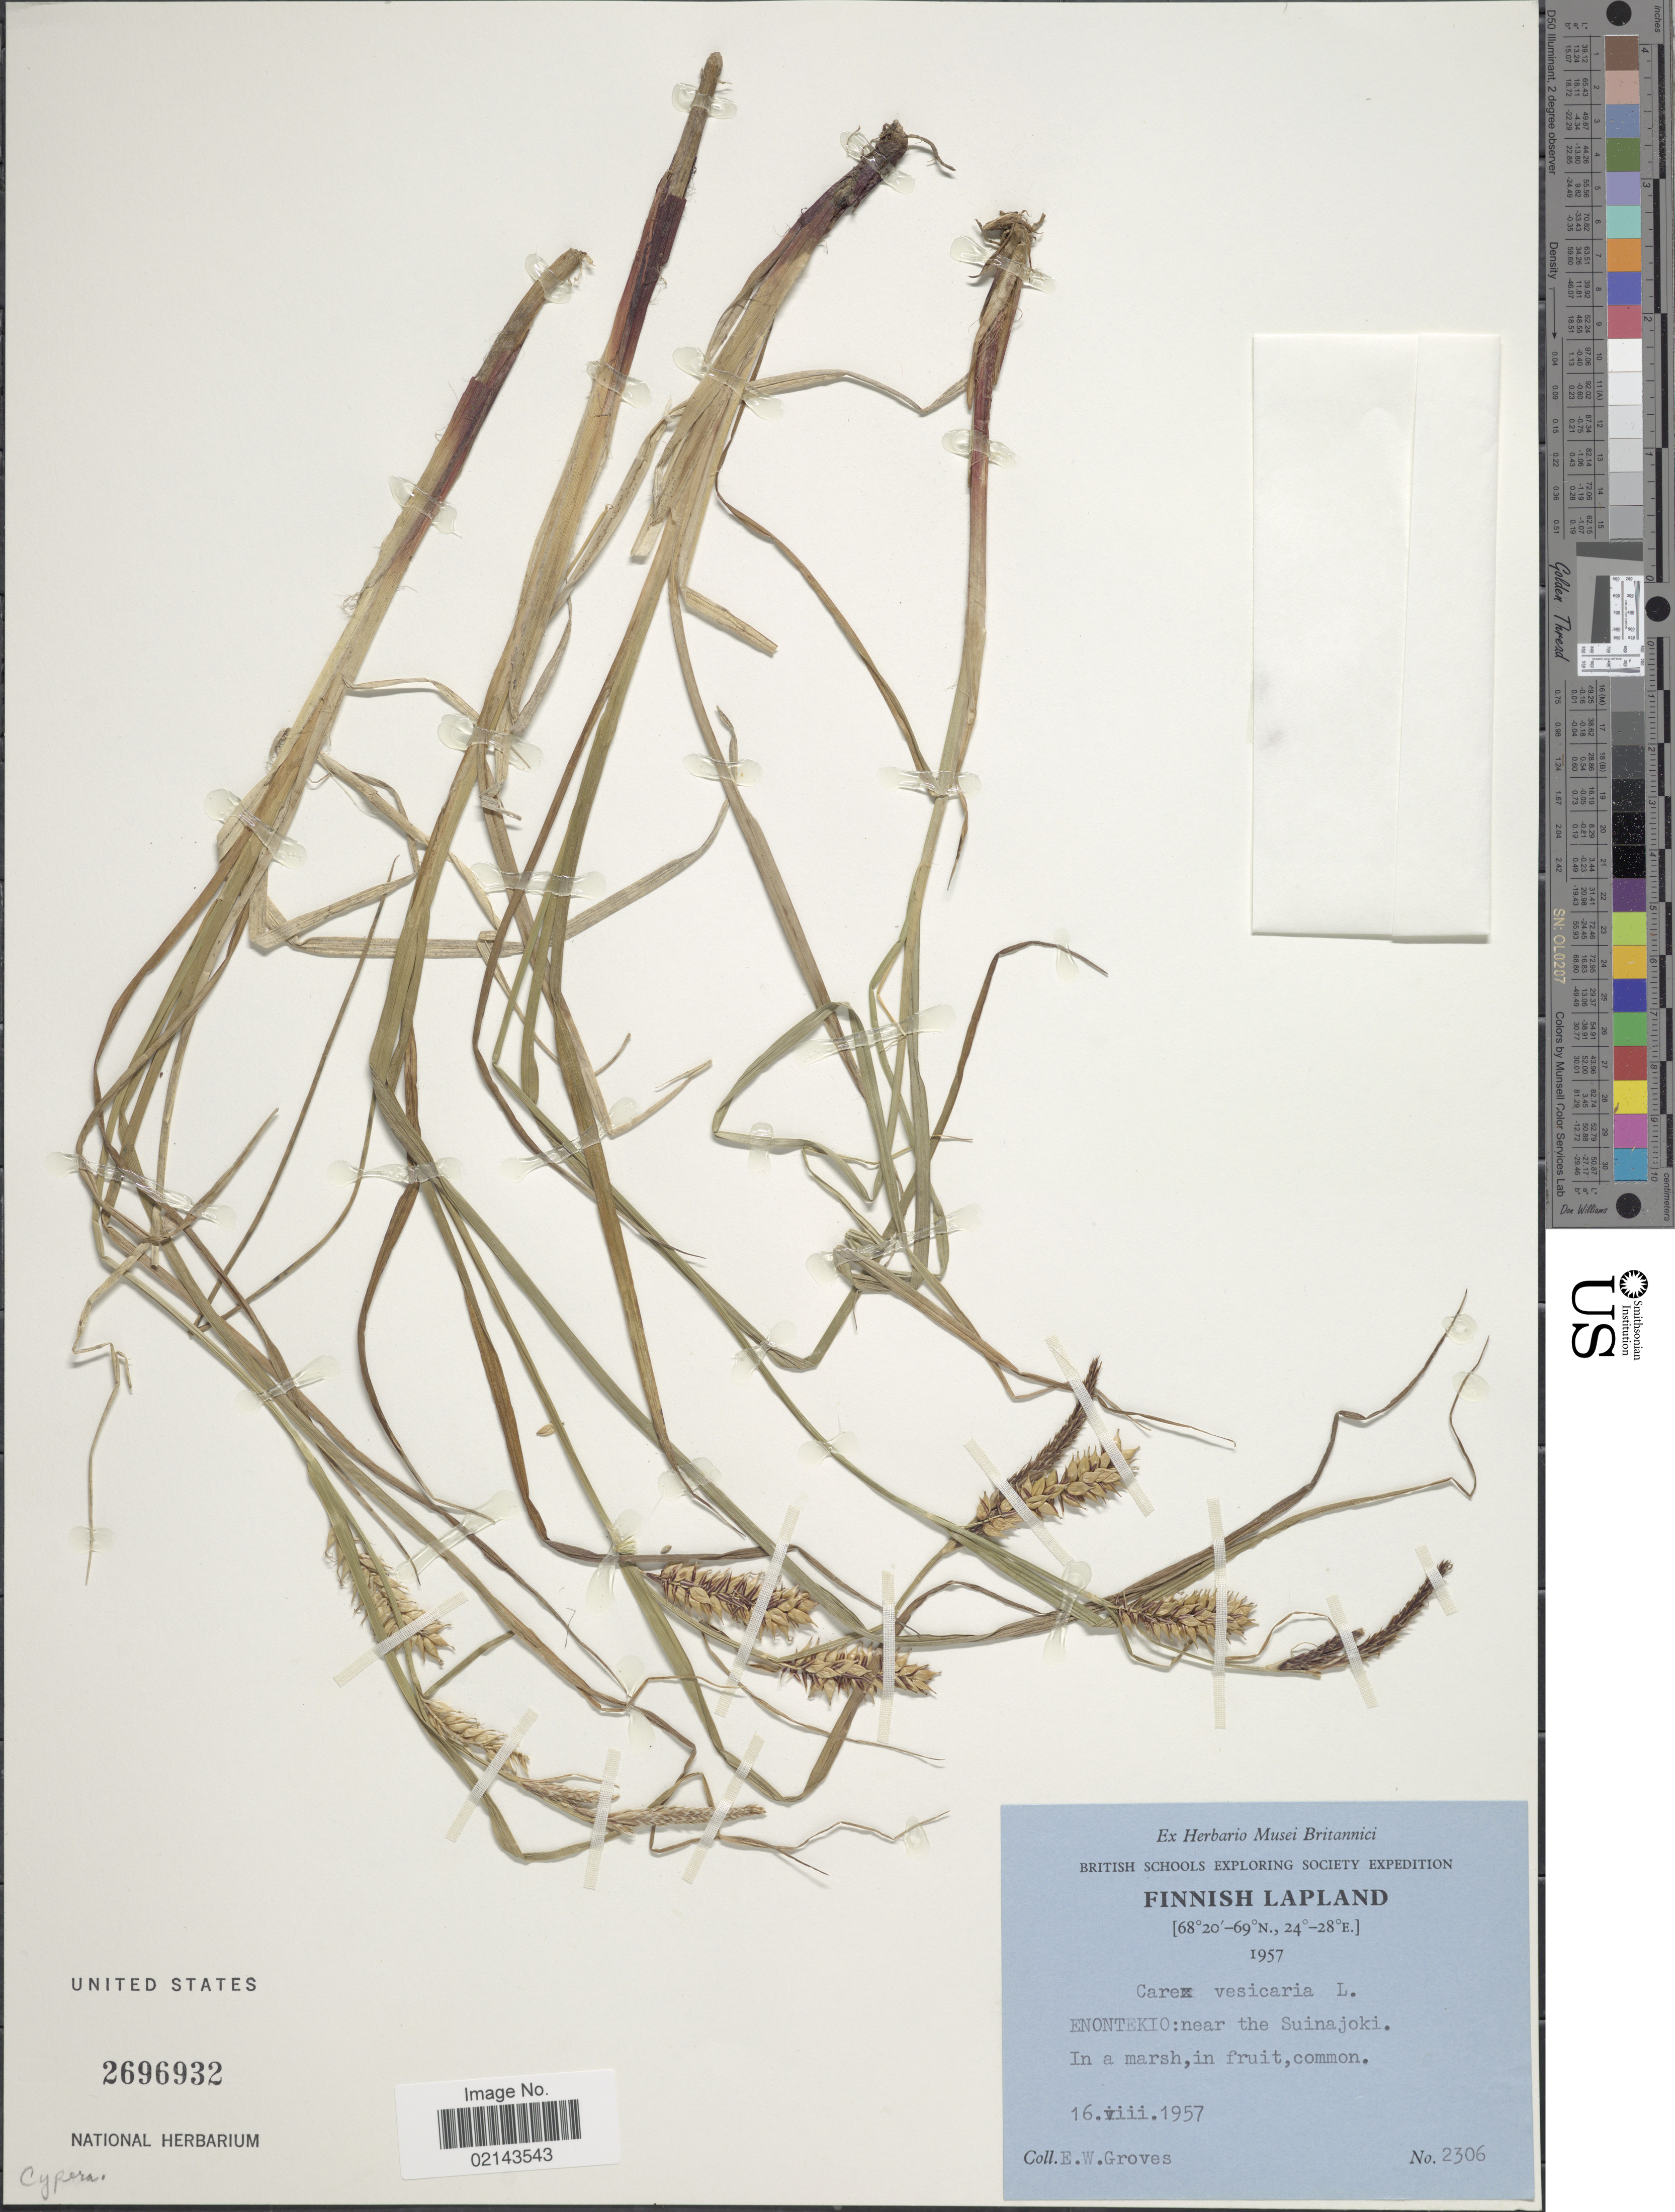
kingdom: Plantae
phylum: Tracheophyta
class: Liliopsida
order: Poales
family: Cyperaceae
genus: Carex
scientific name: Carex vesicaria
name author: L.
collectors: E. Groves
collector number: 2306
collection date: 1957-08-16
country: Finland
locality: Finnish Lapland, Enontekio: near the Suinajoki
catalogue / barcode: US 2696932